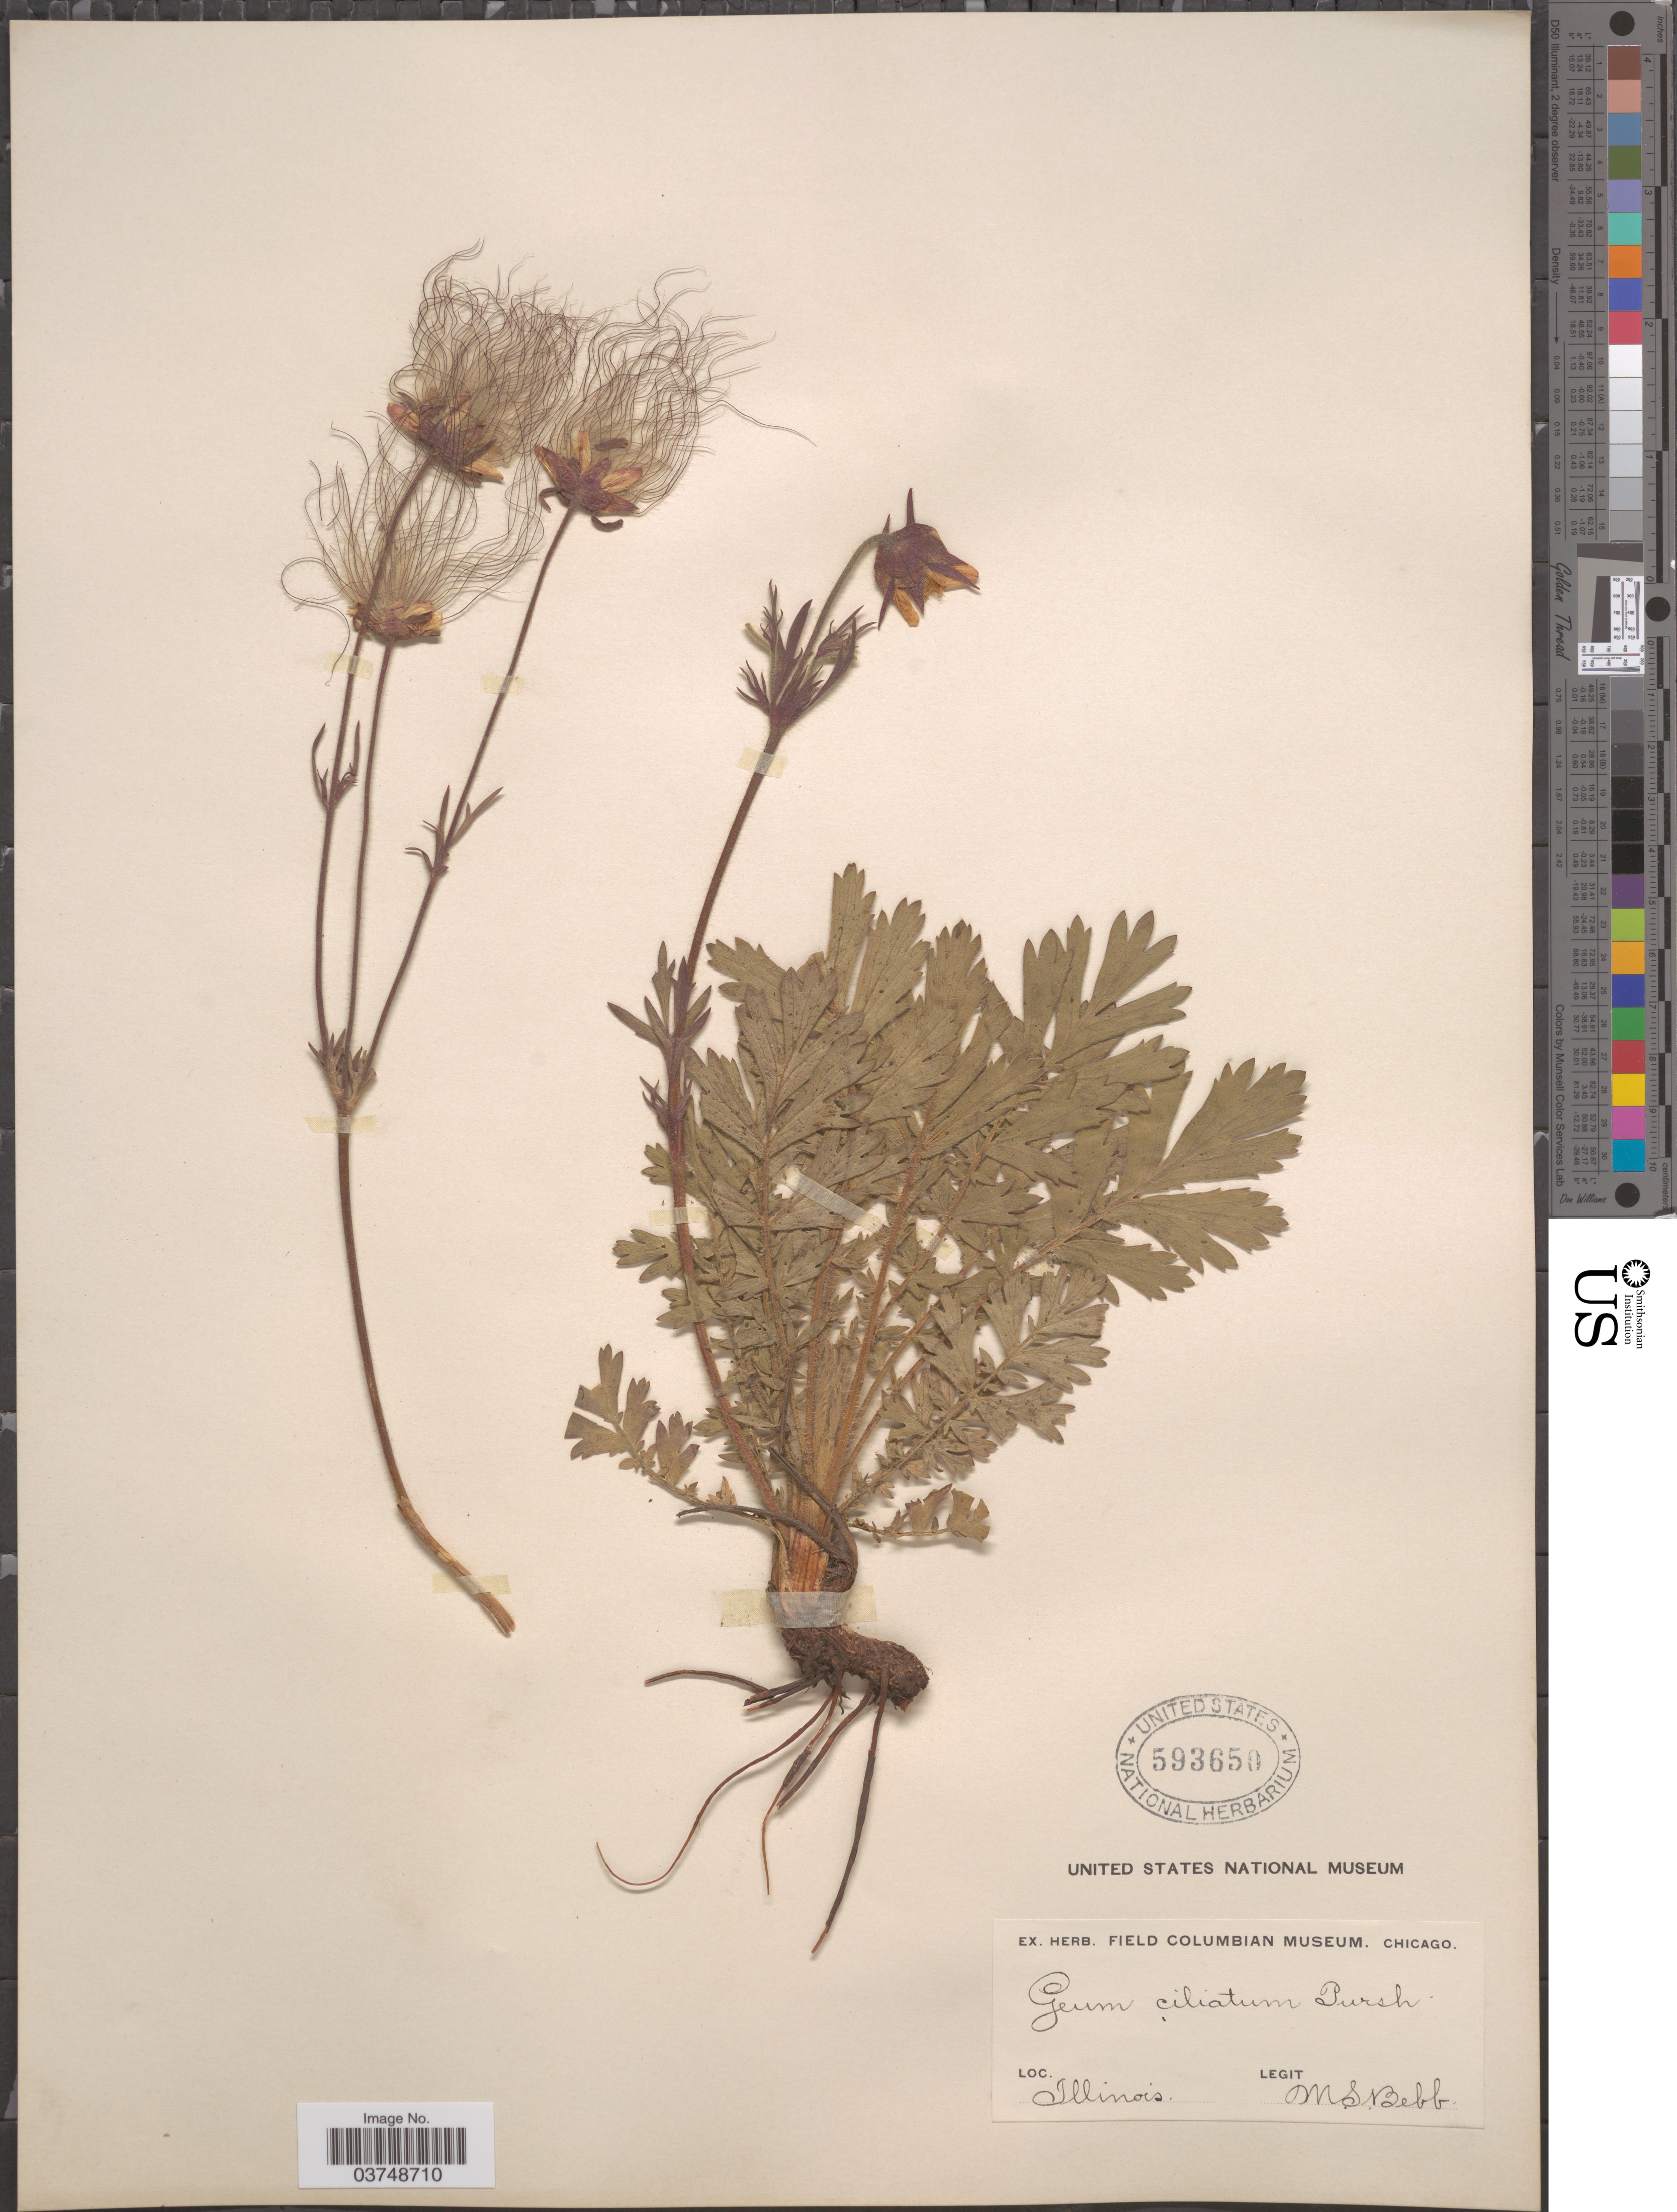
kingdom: Plantae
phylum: Tracheophyta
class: Magnoliopsida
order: Rosales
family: Rosaceae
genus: Geum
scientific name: Geum triflorum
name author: Pursh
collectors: M. Bebb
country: United States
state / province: Illinois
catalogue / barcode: US 593650